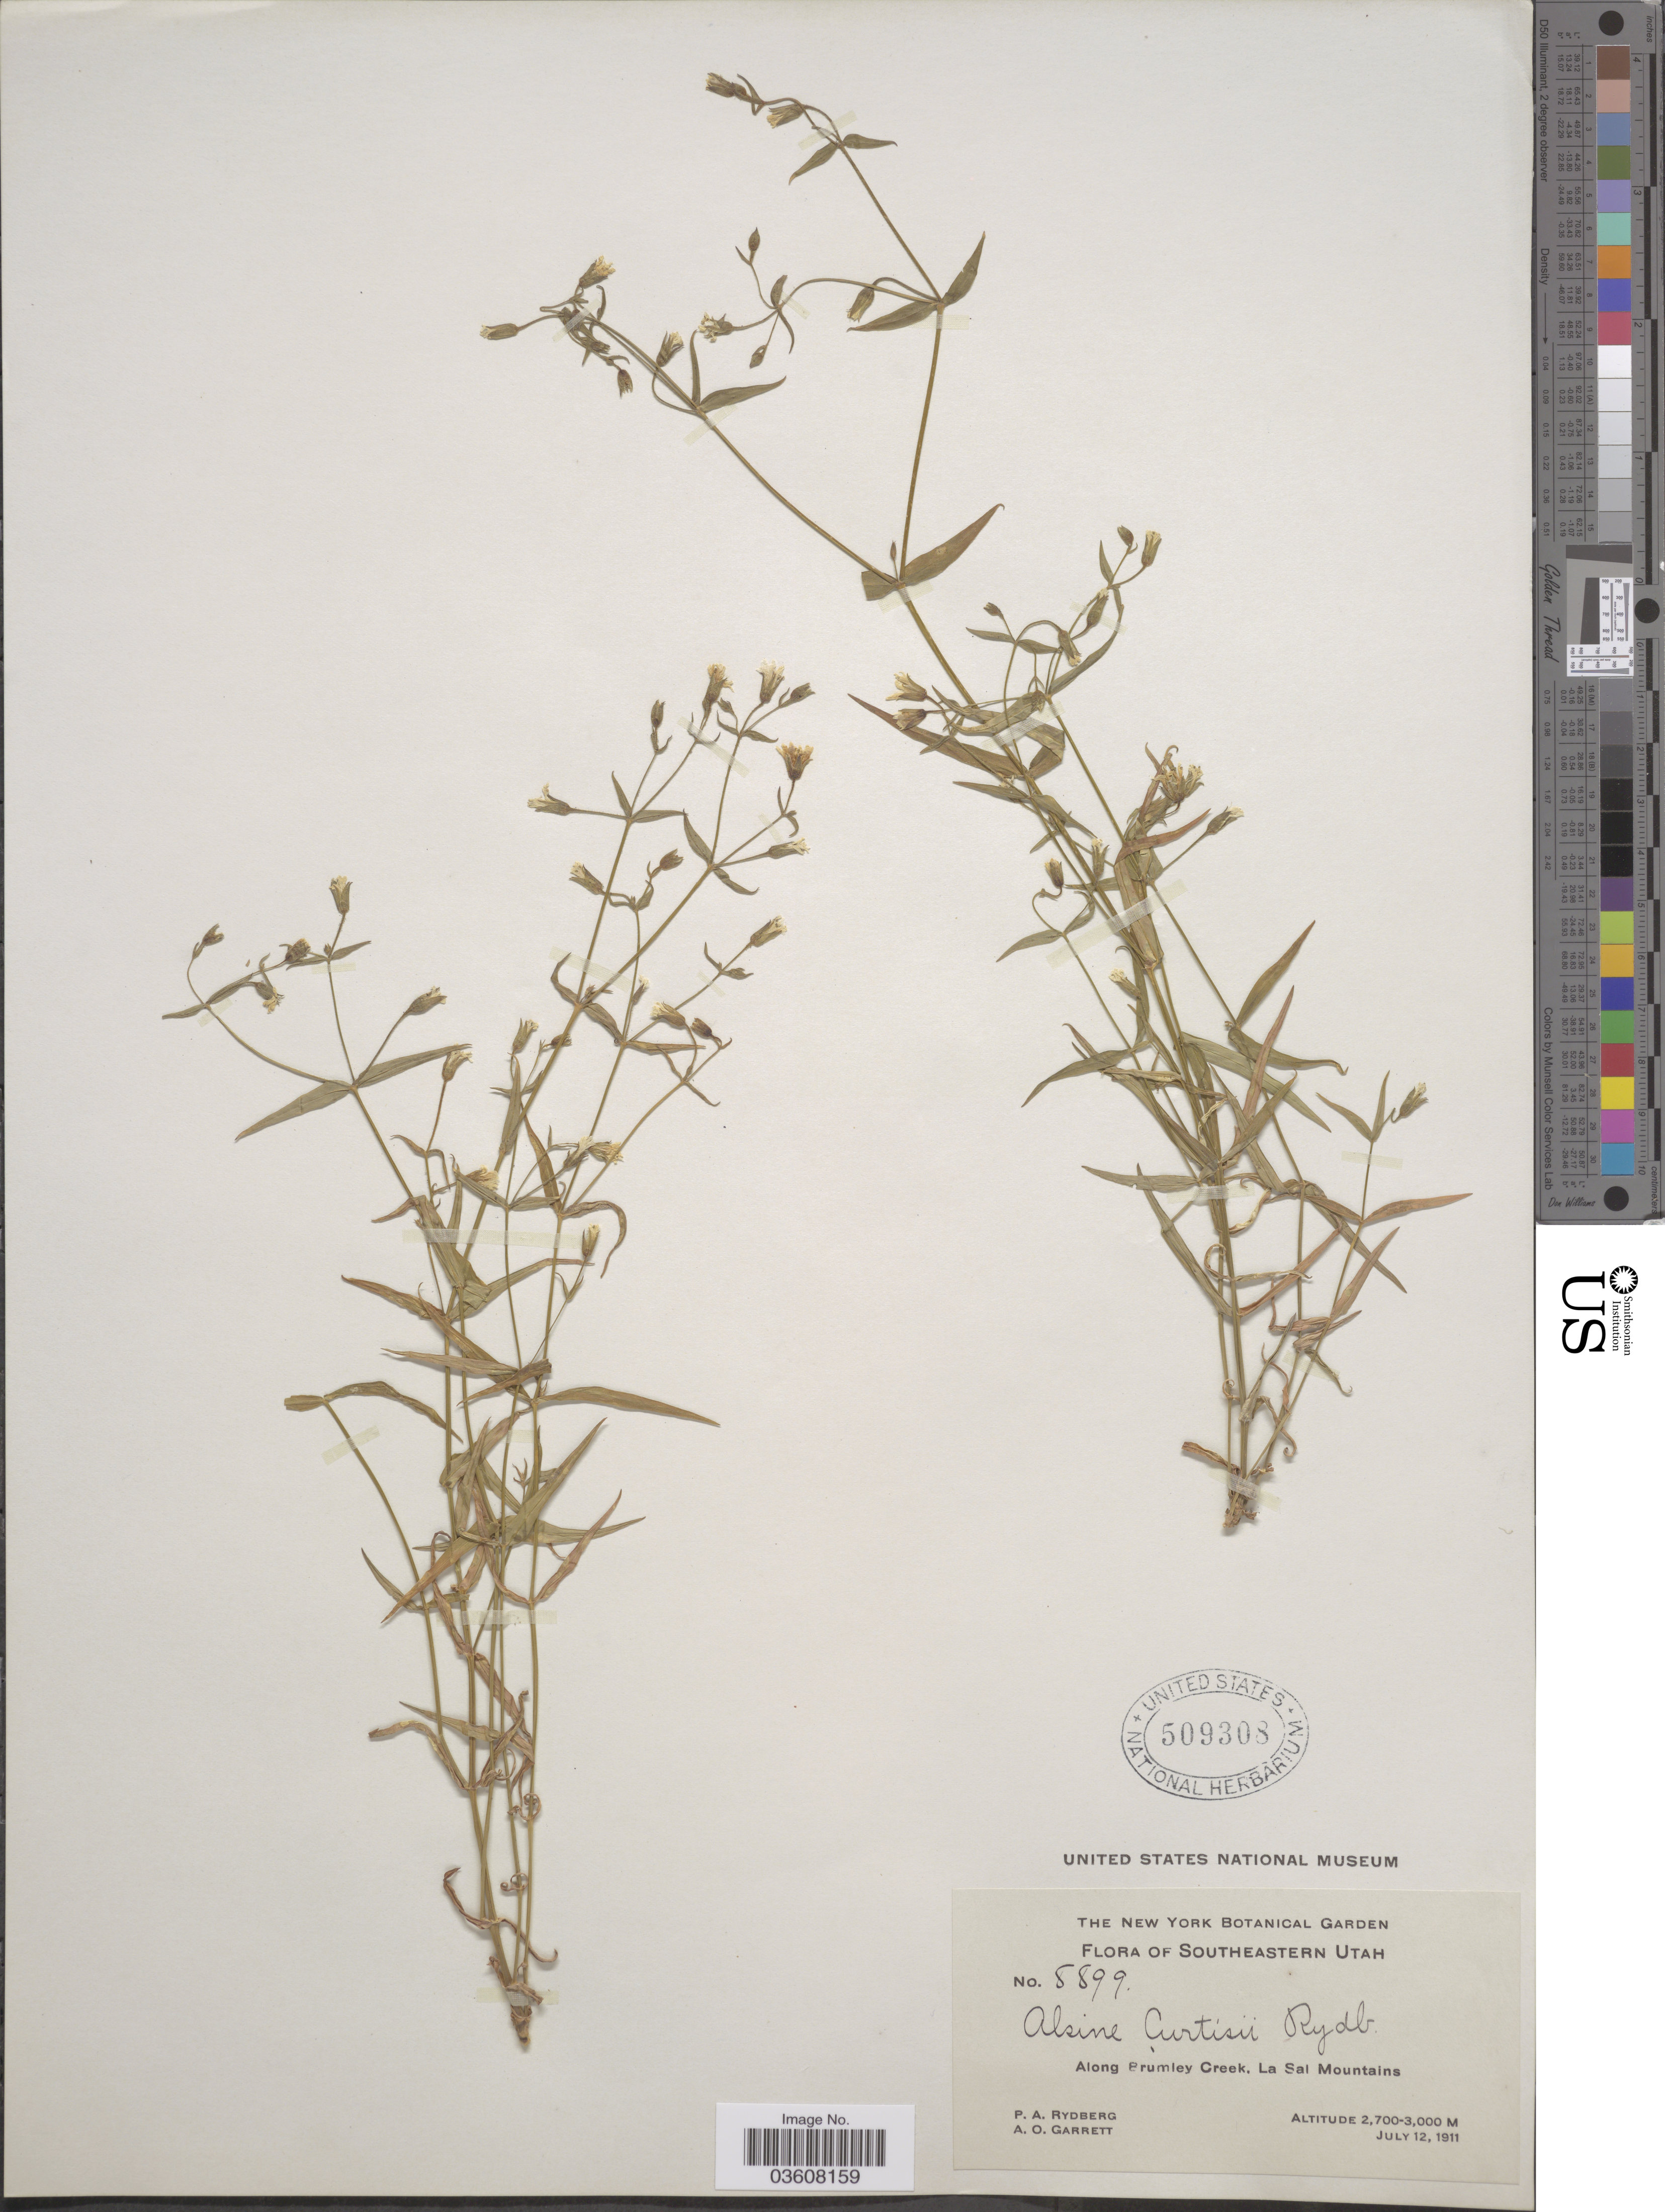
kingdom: Plantae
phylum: Tracheophyta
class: Magnoliopsida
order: Caryophyllales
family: Caryophyllaceae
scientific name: Torreyostellaria jamesiana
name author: (Torr.) Gang Yao et al.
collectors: P. A. Rydberg & A. O. Garrett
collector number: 8899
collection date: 1911-07-12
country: United States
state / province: Utah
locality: Southeastern Utah. Along Brumley Creek, La Sal Mountains.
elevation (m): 2700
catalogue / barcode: US 509308